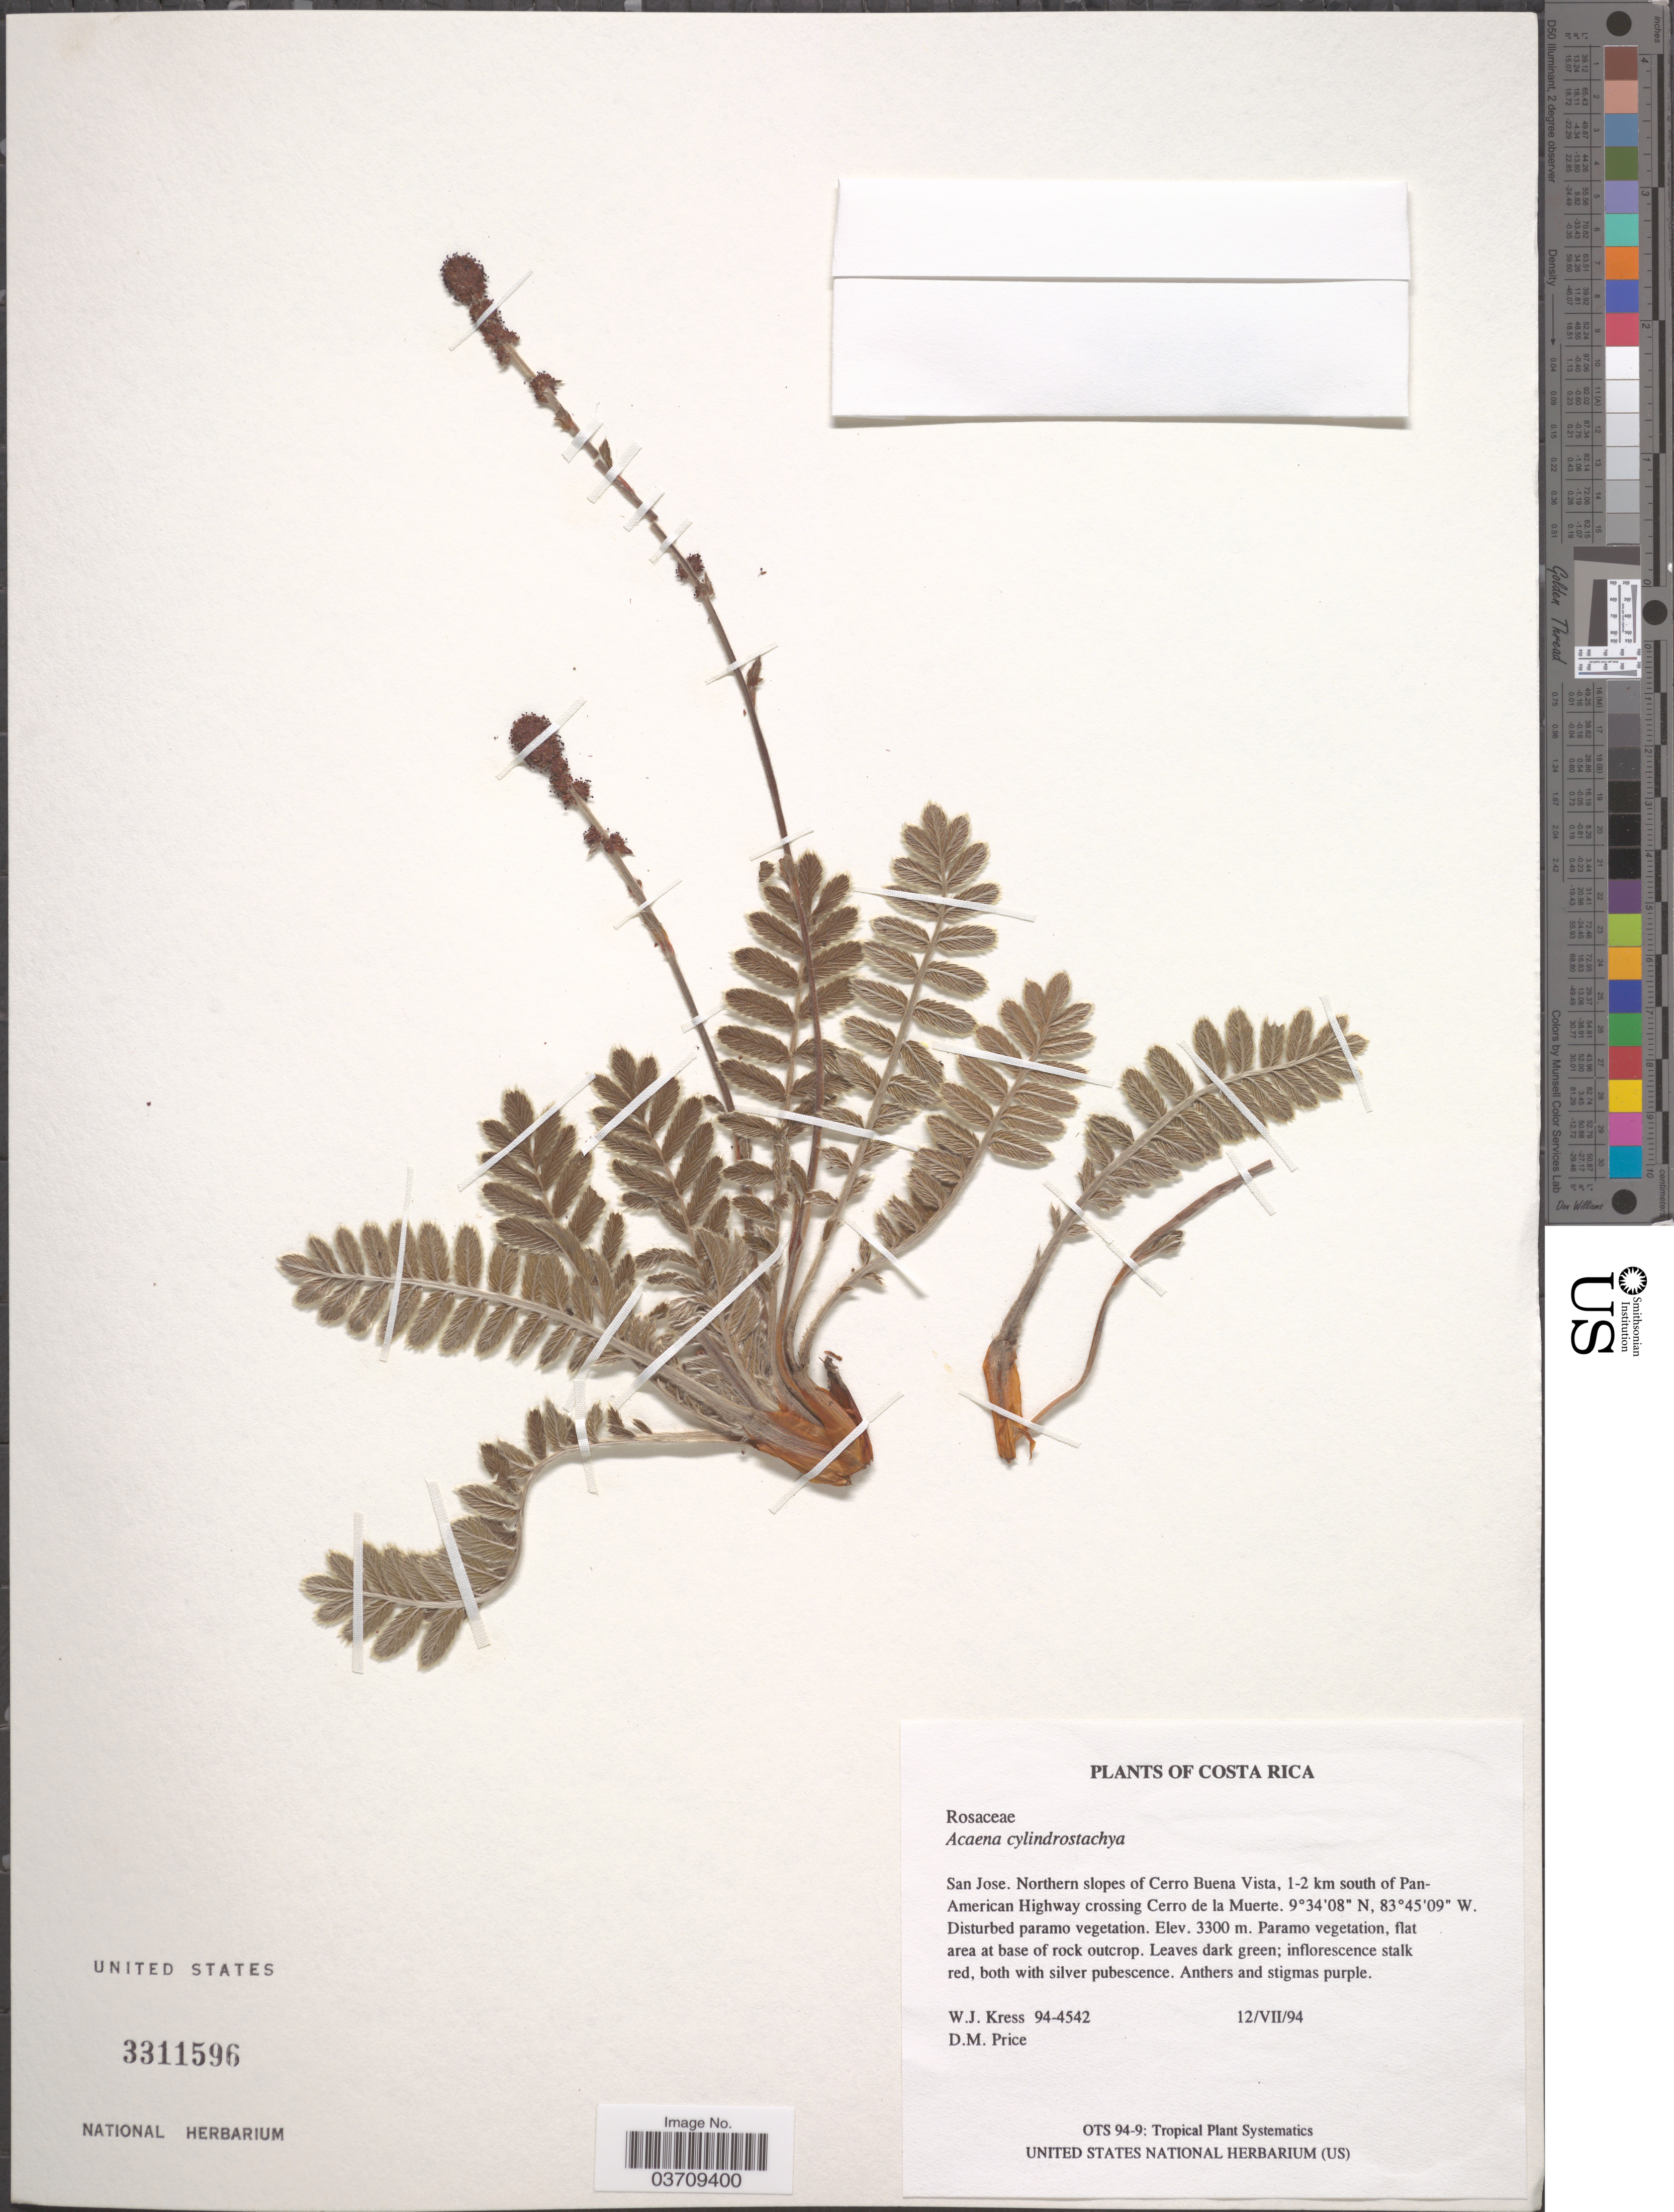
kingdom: Plantae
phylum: Tracheophyta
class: Magnoliopsida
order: Rosales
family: Rosaceae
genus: Acaena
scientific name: Acaena cylindristachya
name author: Ruiz & Pav.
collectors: W. J. Kress & D. M. Price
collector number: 94-4542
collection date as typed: Transcribed d/m/y: 12/7/94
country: Costa Rica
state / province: San José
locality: Northern slopes of Cerro Buena Vista, 1-2 km south of Pan-American Highway crossing Cerro de la Muerte.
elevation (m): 3300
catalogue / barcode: US 3311596